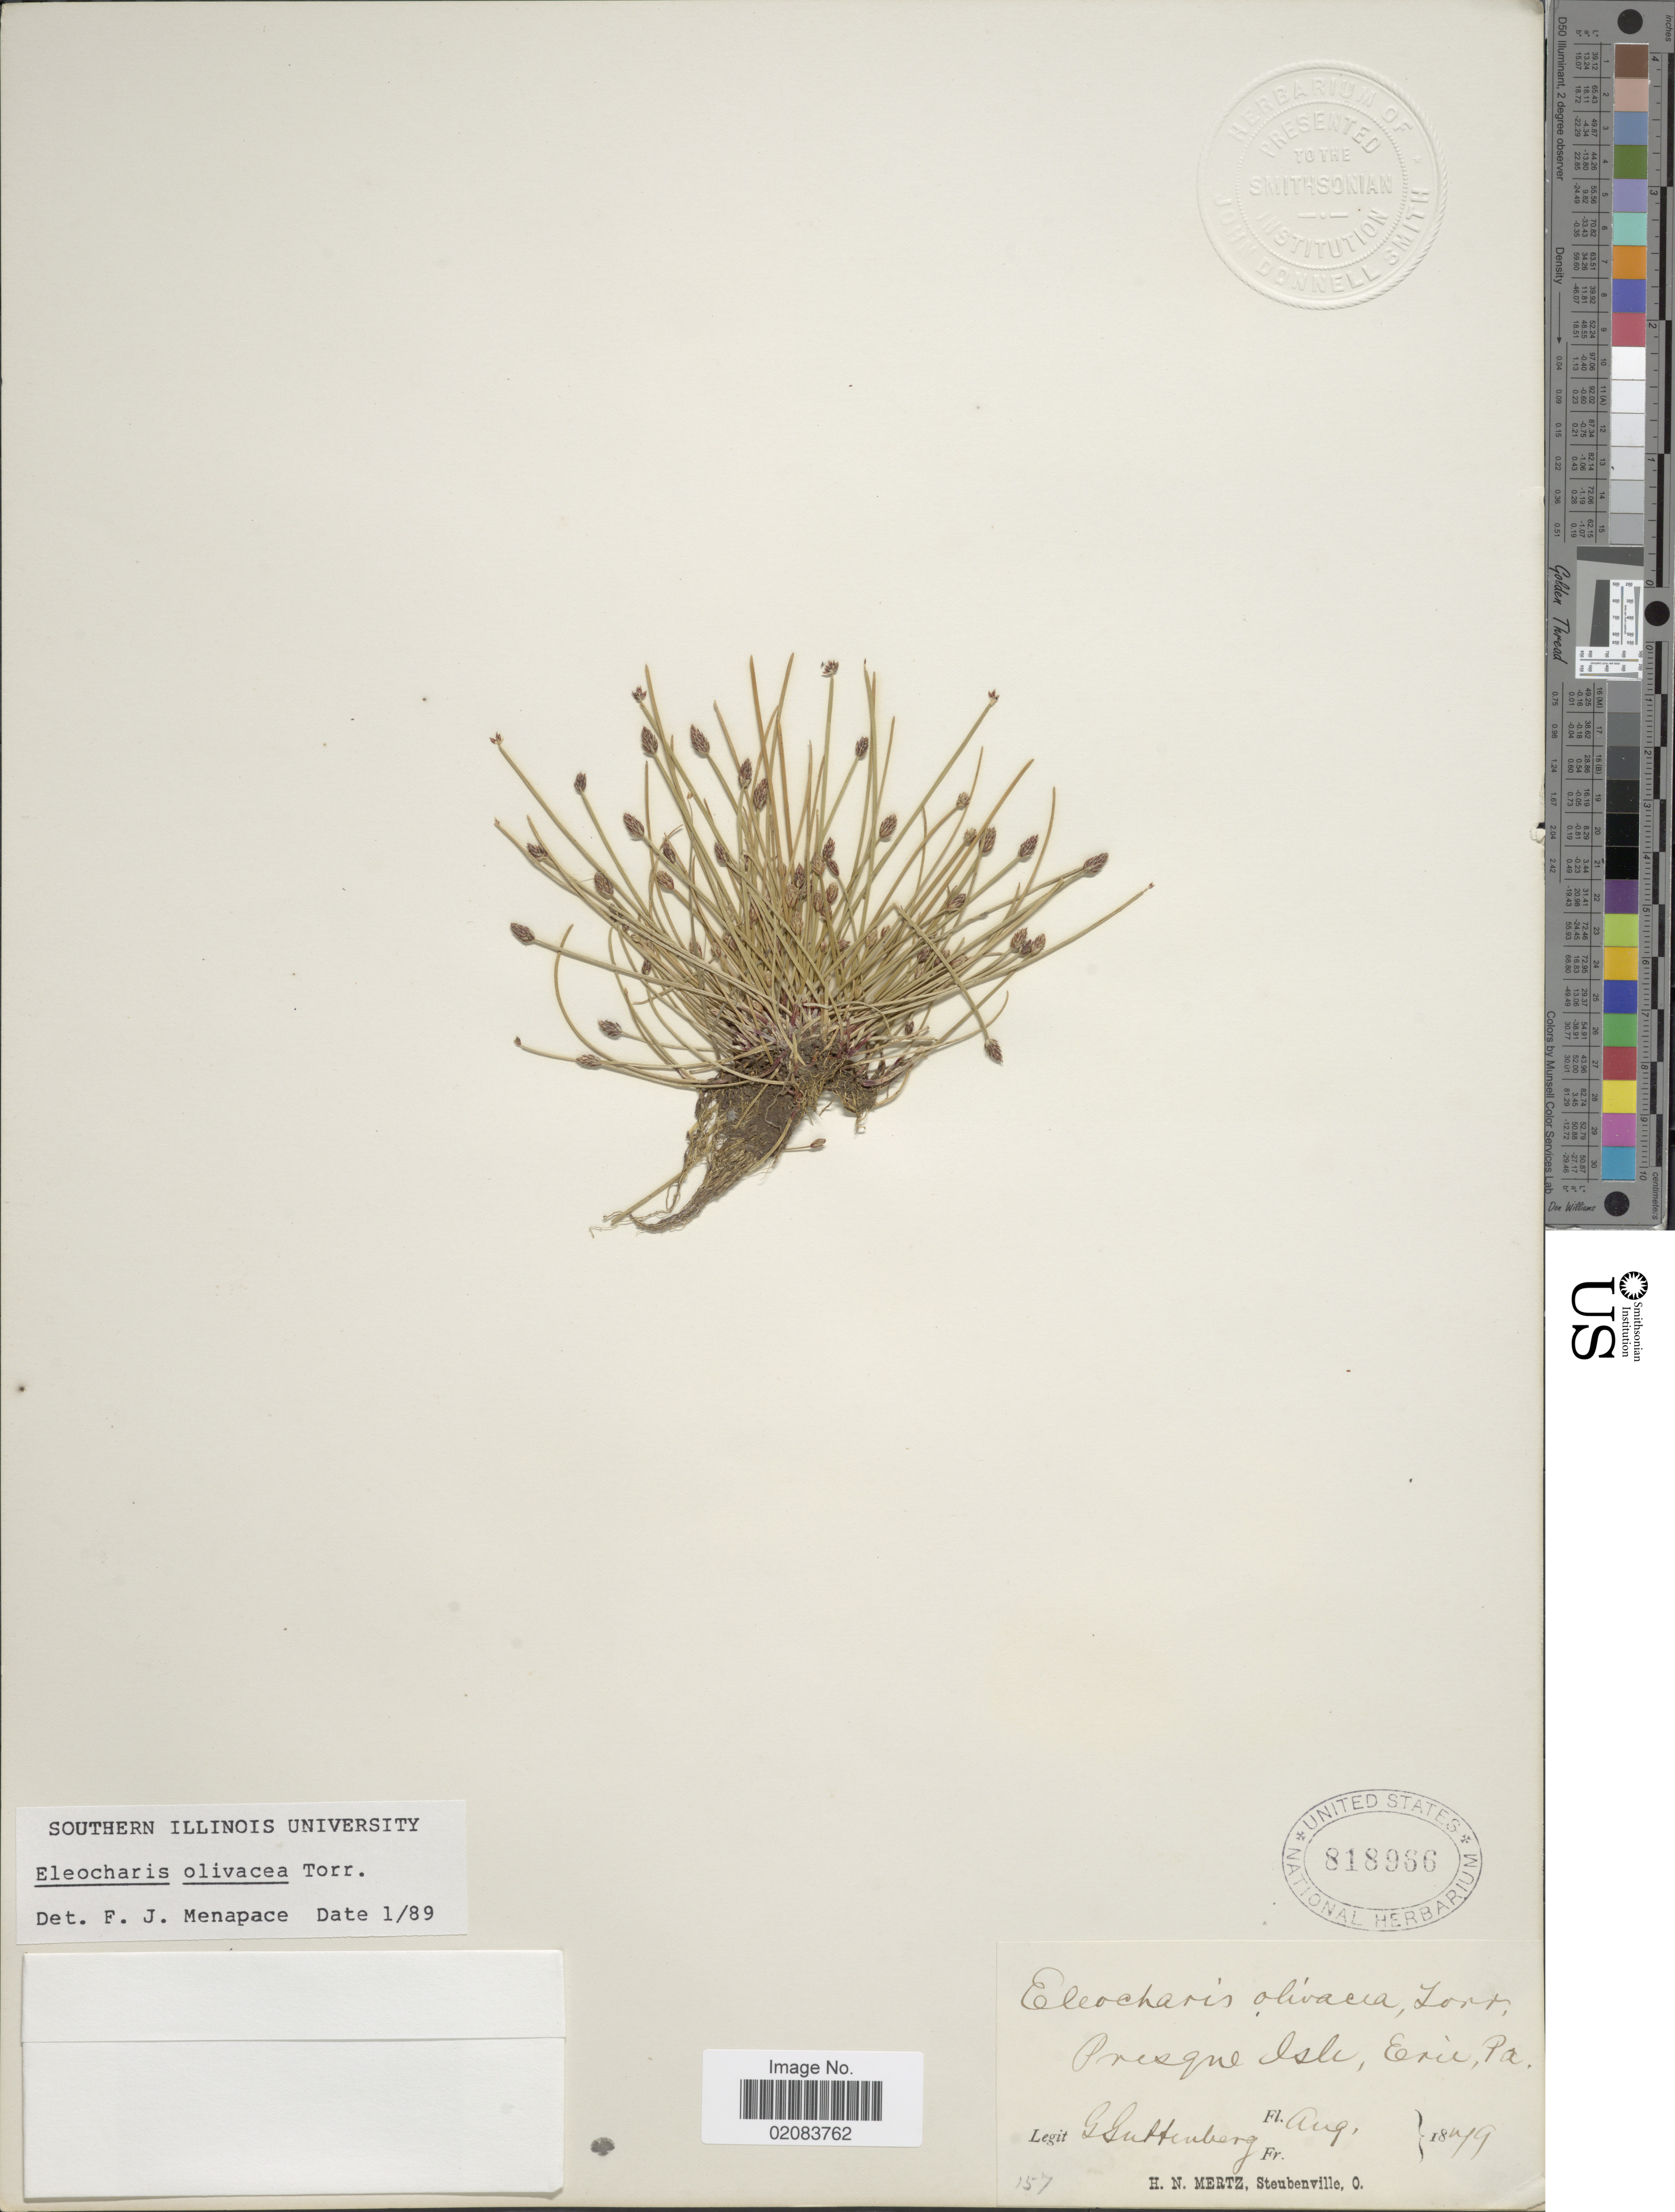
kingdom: Plantae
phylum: Tracheophyta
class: Liliopsida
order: Poales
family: Cyperaceae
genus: Eleocharis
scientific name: Eleocharis olivacea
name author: Torr.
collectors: G. Suttenberg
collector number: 157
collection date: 1879-08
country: United States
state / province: Pennsylvania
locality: Presque Isle, Erie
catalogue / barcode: US 818966